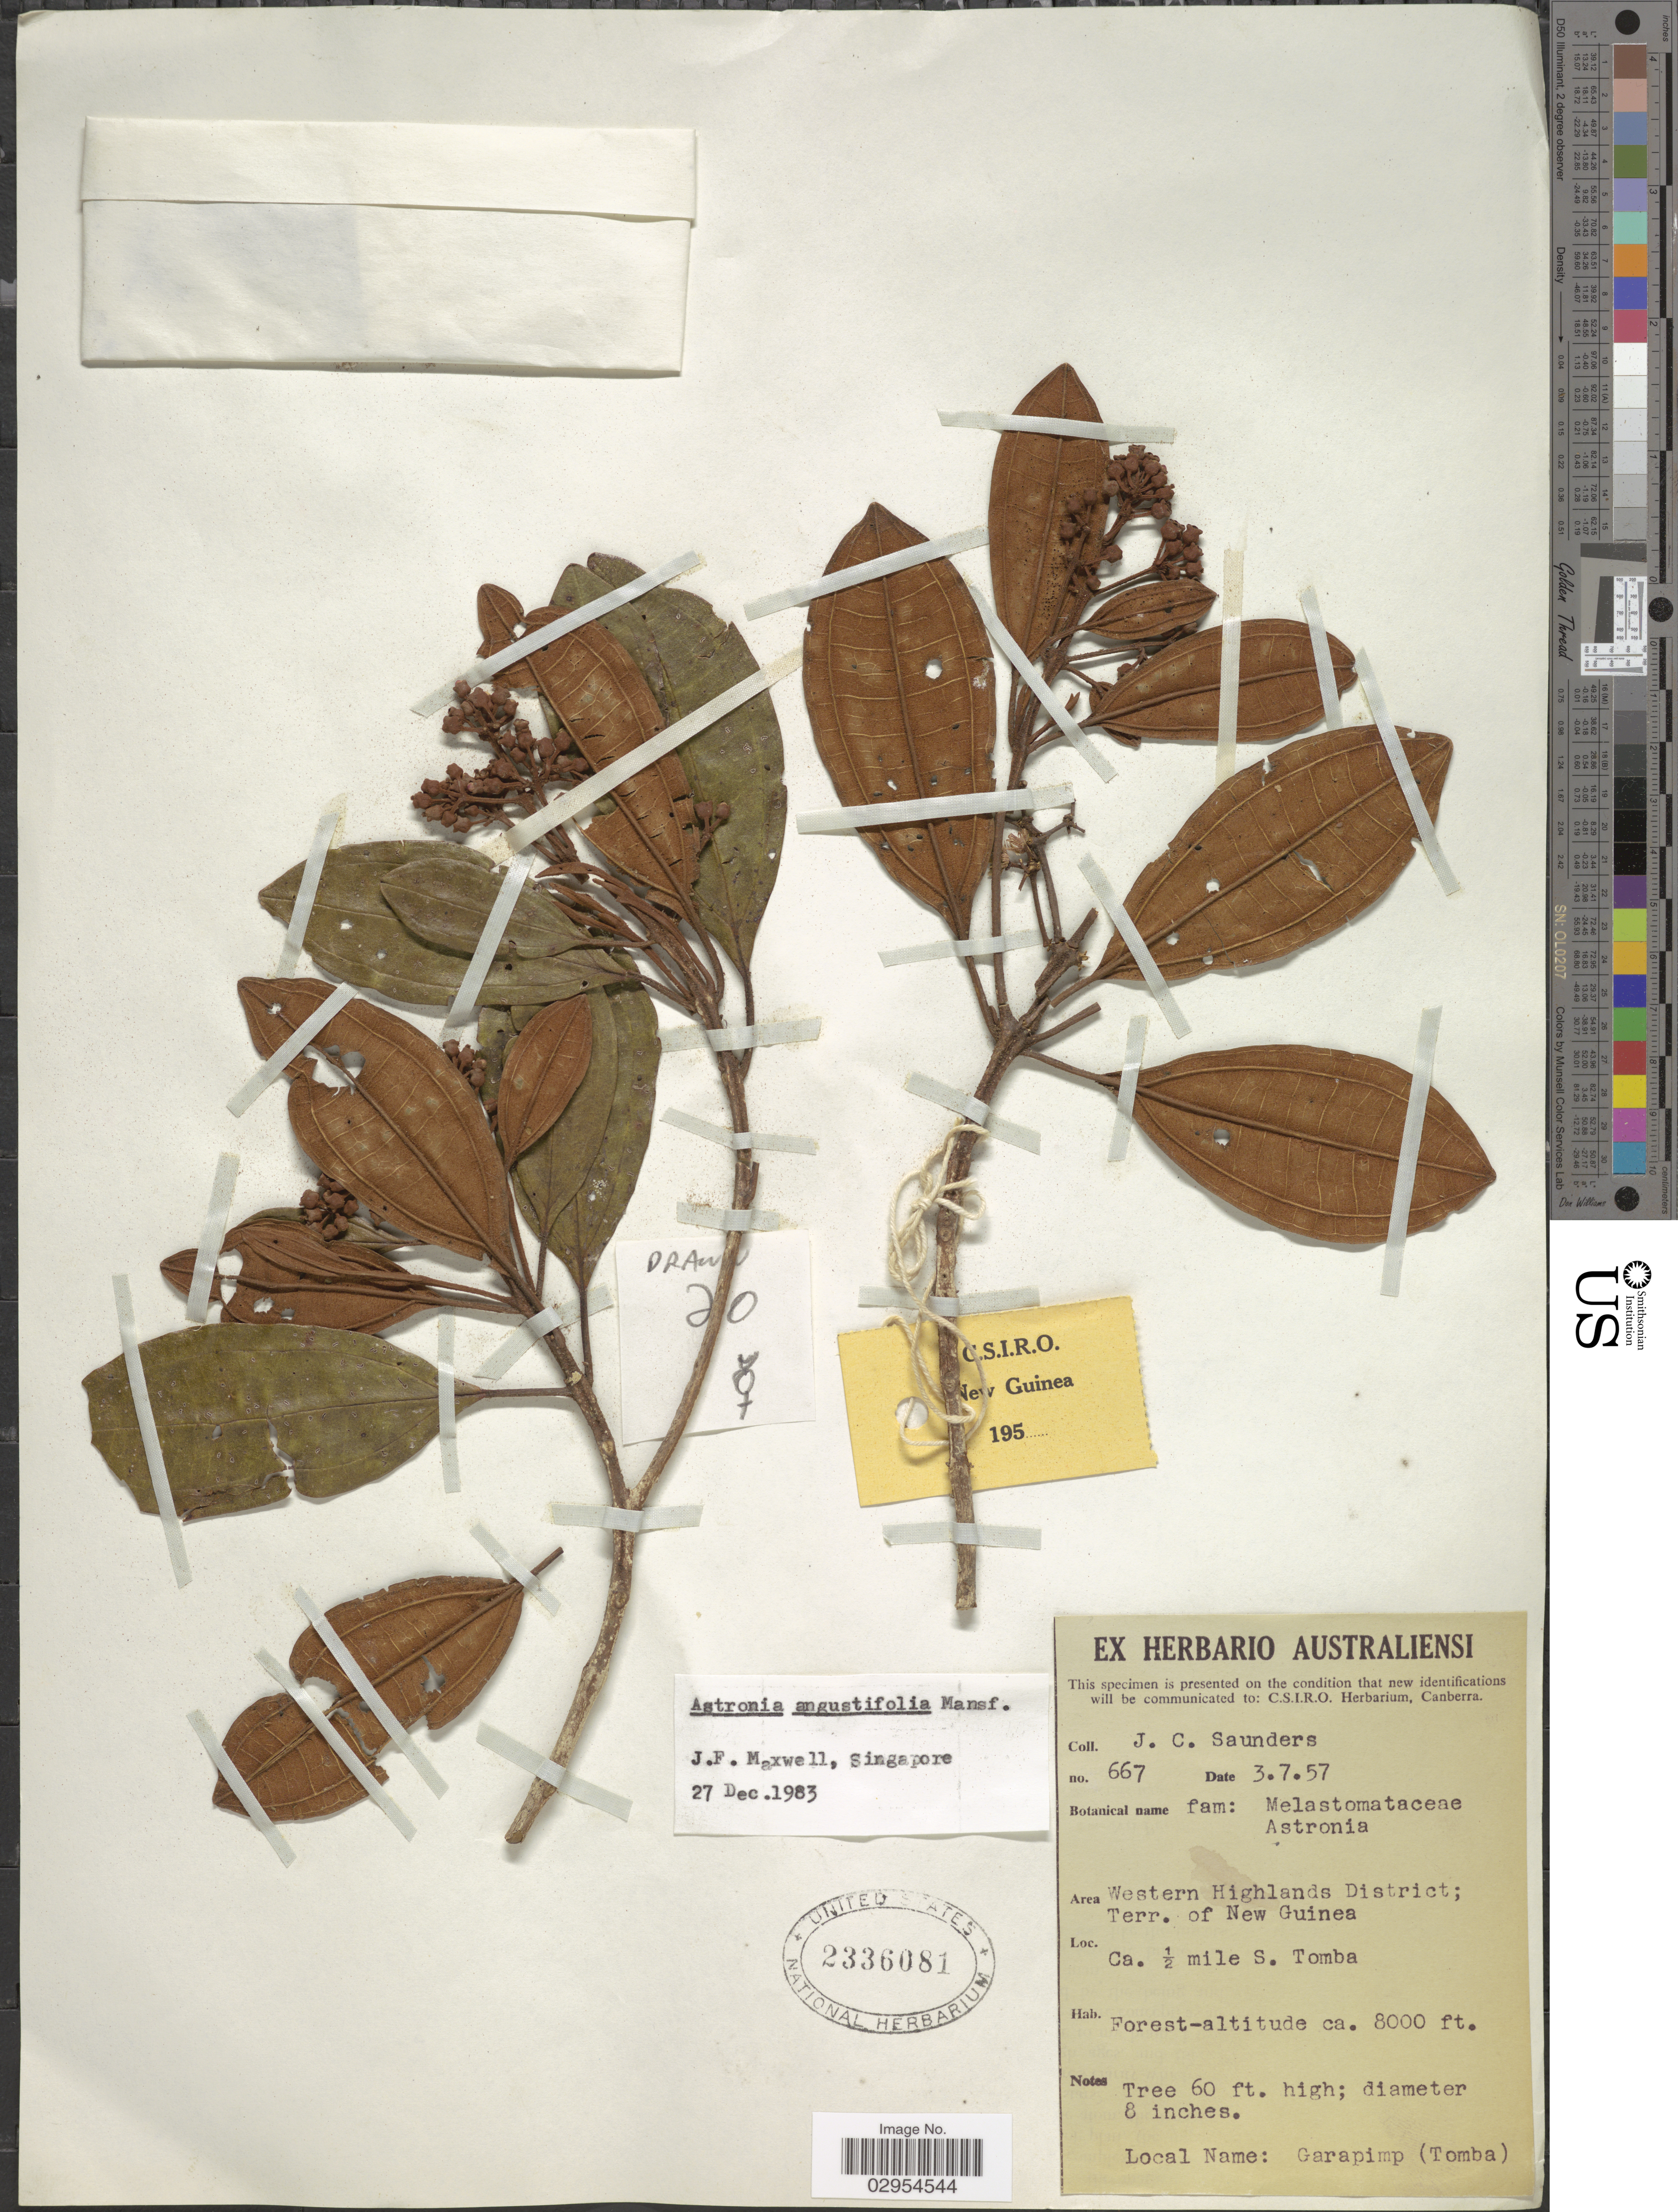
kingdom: Plantae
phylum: Tracheophyta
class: Magnoliopsida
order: Myrtales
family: Melastomataceae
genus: Astronia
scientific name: Astronia angustifolia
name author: Mansf.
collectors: J. C. Saunders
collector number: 667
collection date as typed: Transcribed d/m/y: 3/7/57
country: Papua New Guinea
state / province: Western Highlands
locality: Area Western Highlands District; Terr. of New Guinea. Ca. ½ mile S. Tomba.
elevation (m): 2438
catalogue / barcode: US 2336081